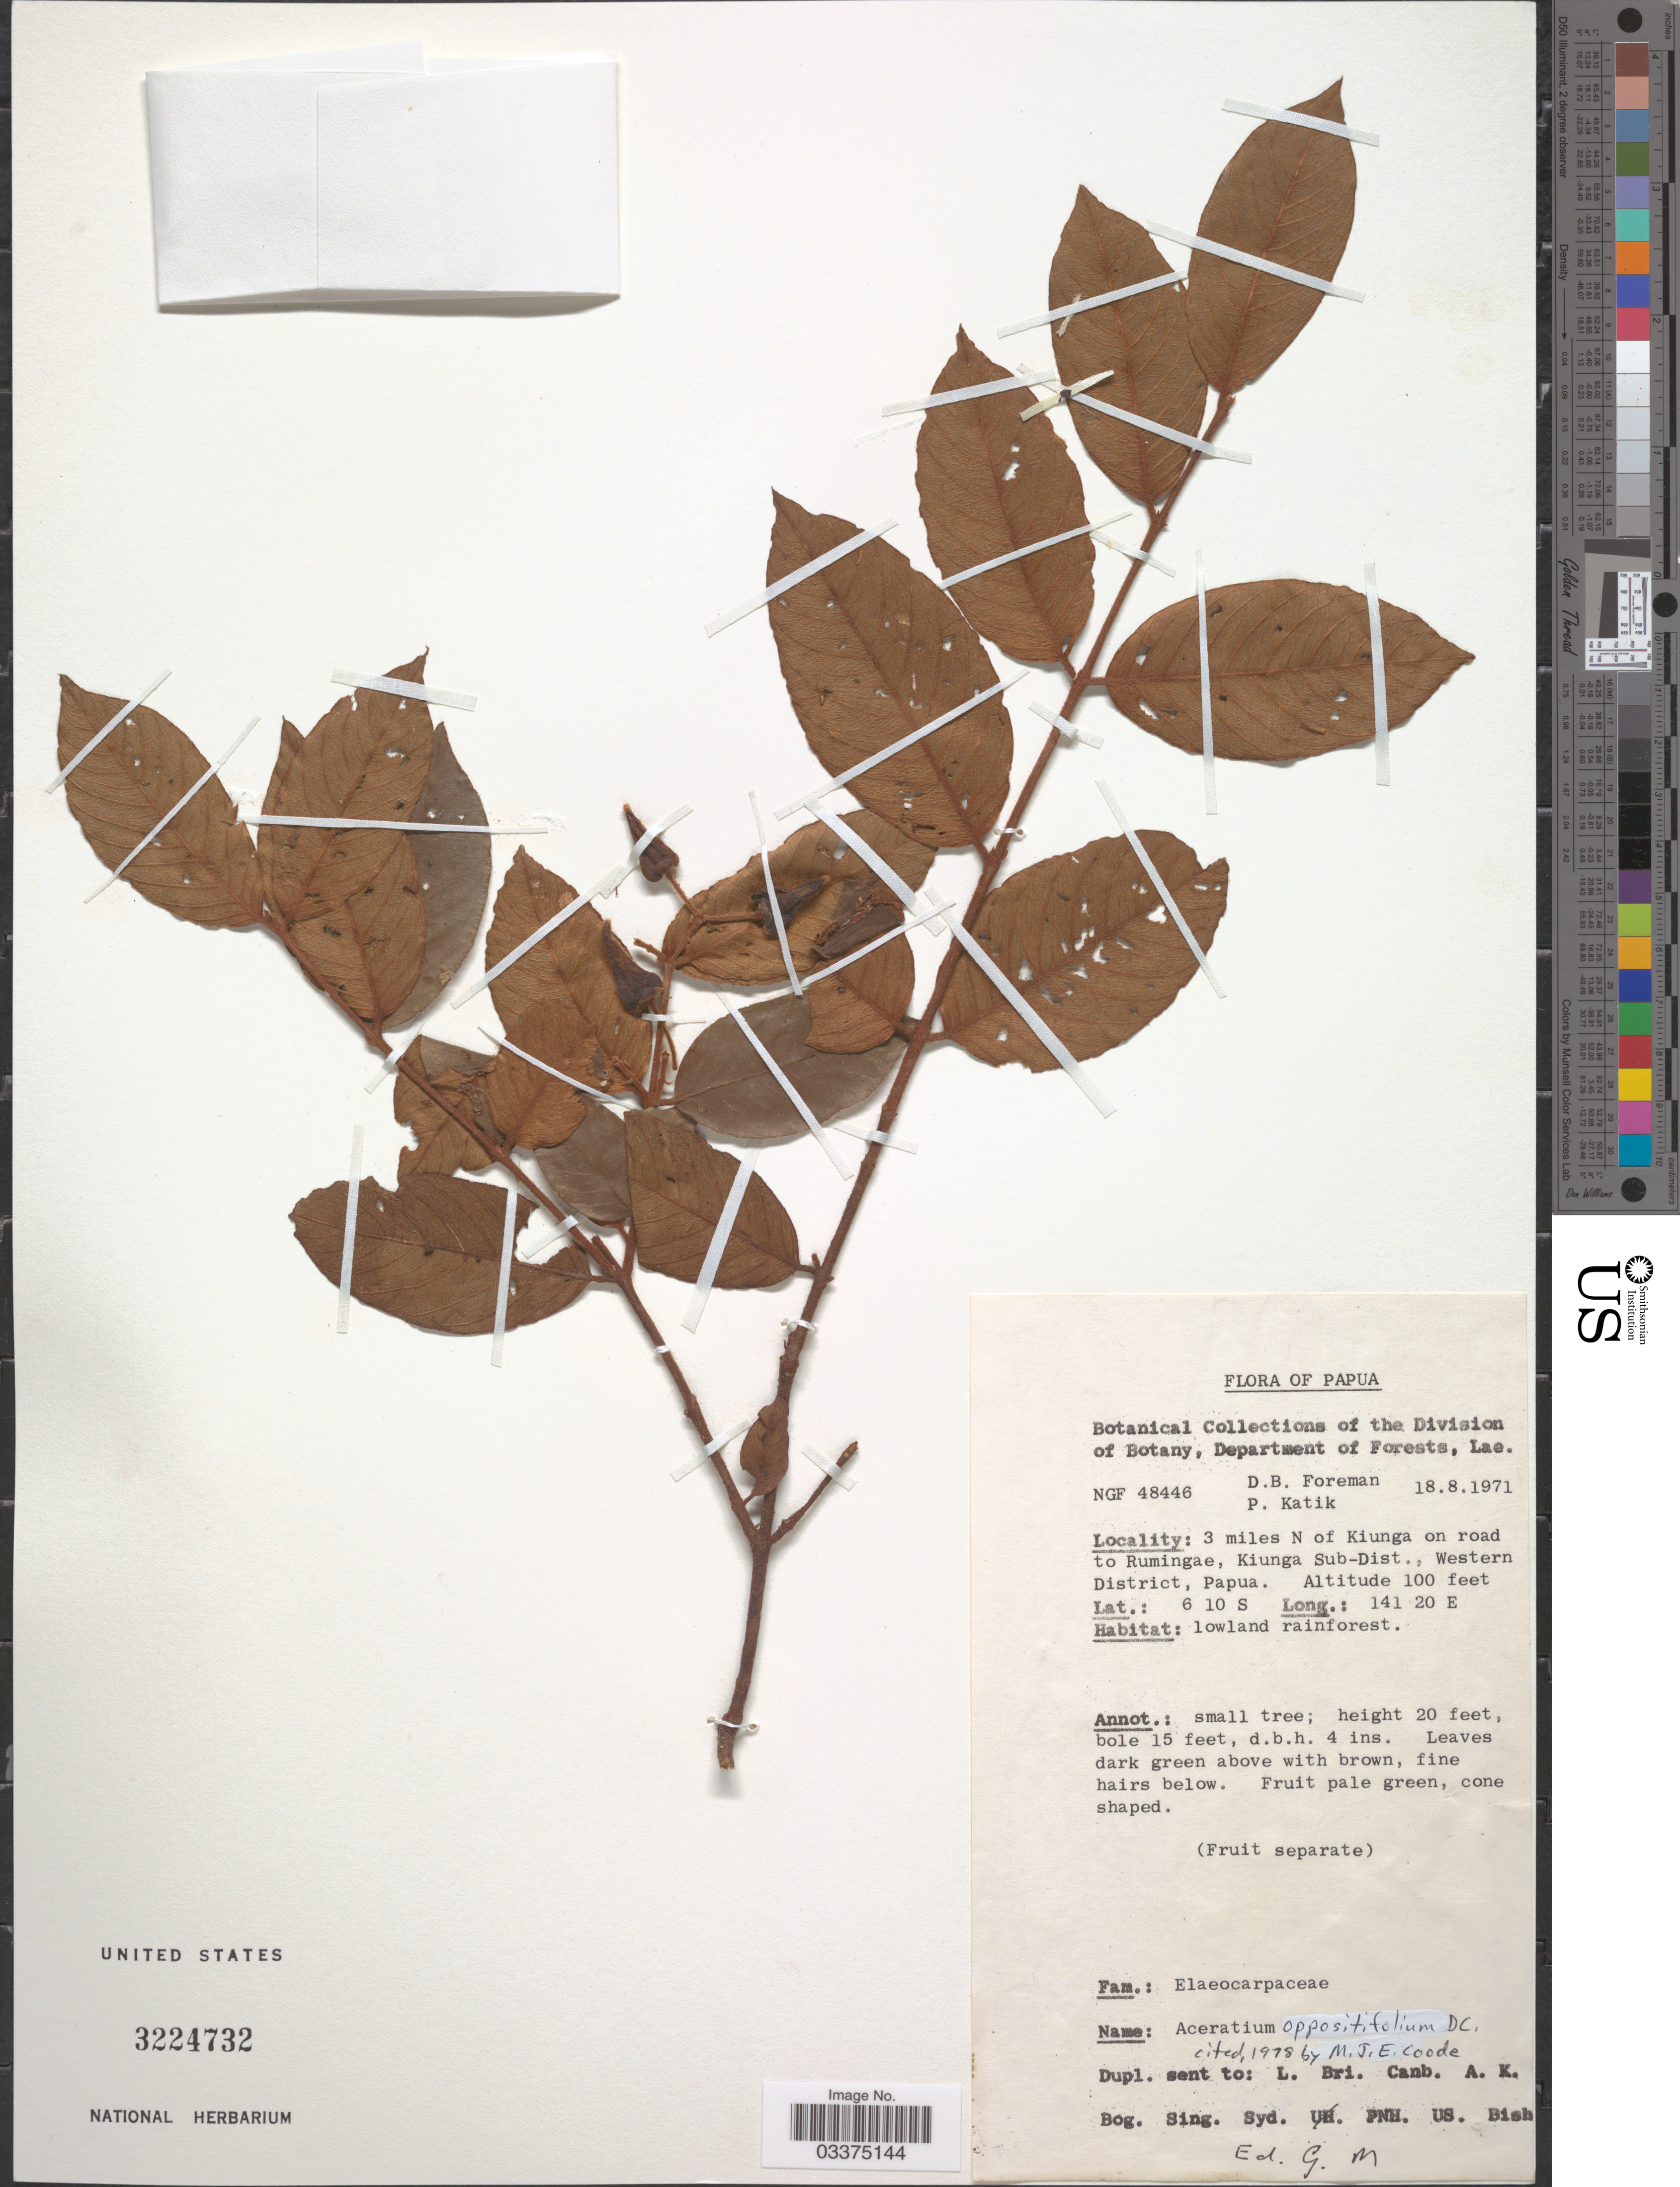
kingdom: Plantae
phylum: Tracheophyta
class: Magnoliopsida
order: Oxalidales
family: Elaeocarpaceae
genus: Aceratium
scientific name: Aceratium oppositifolium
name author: DC.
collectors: D. Foreman & P. Katik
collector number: NGF 48446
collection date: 1971-08-18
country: Papua New Guinea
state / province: Manus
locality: Papua. 3 miles N of Kiunga on road to Rumingae, Kiunga Sub-Dist., Western District, Papua.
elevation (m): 30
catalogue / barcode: US 3224732